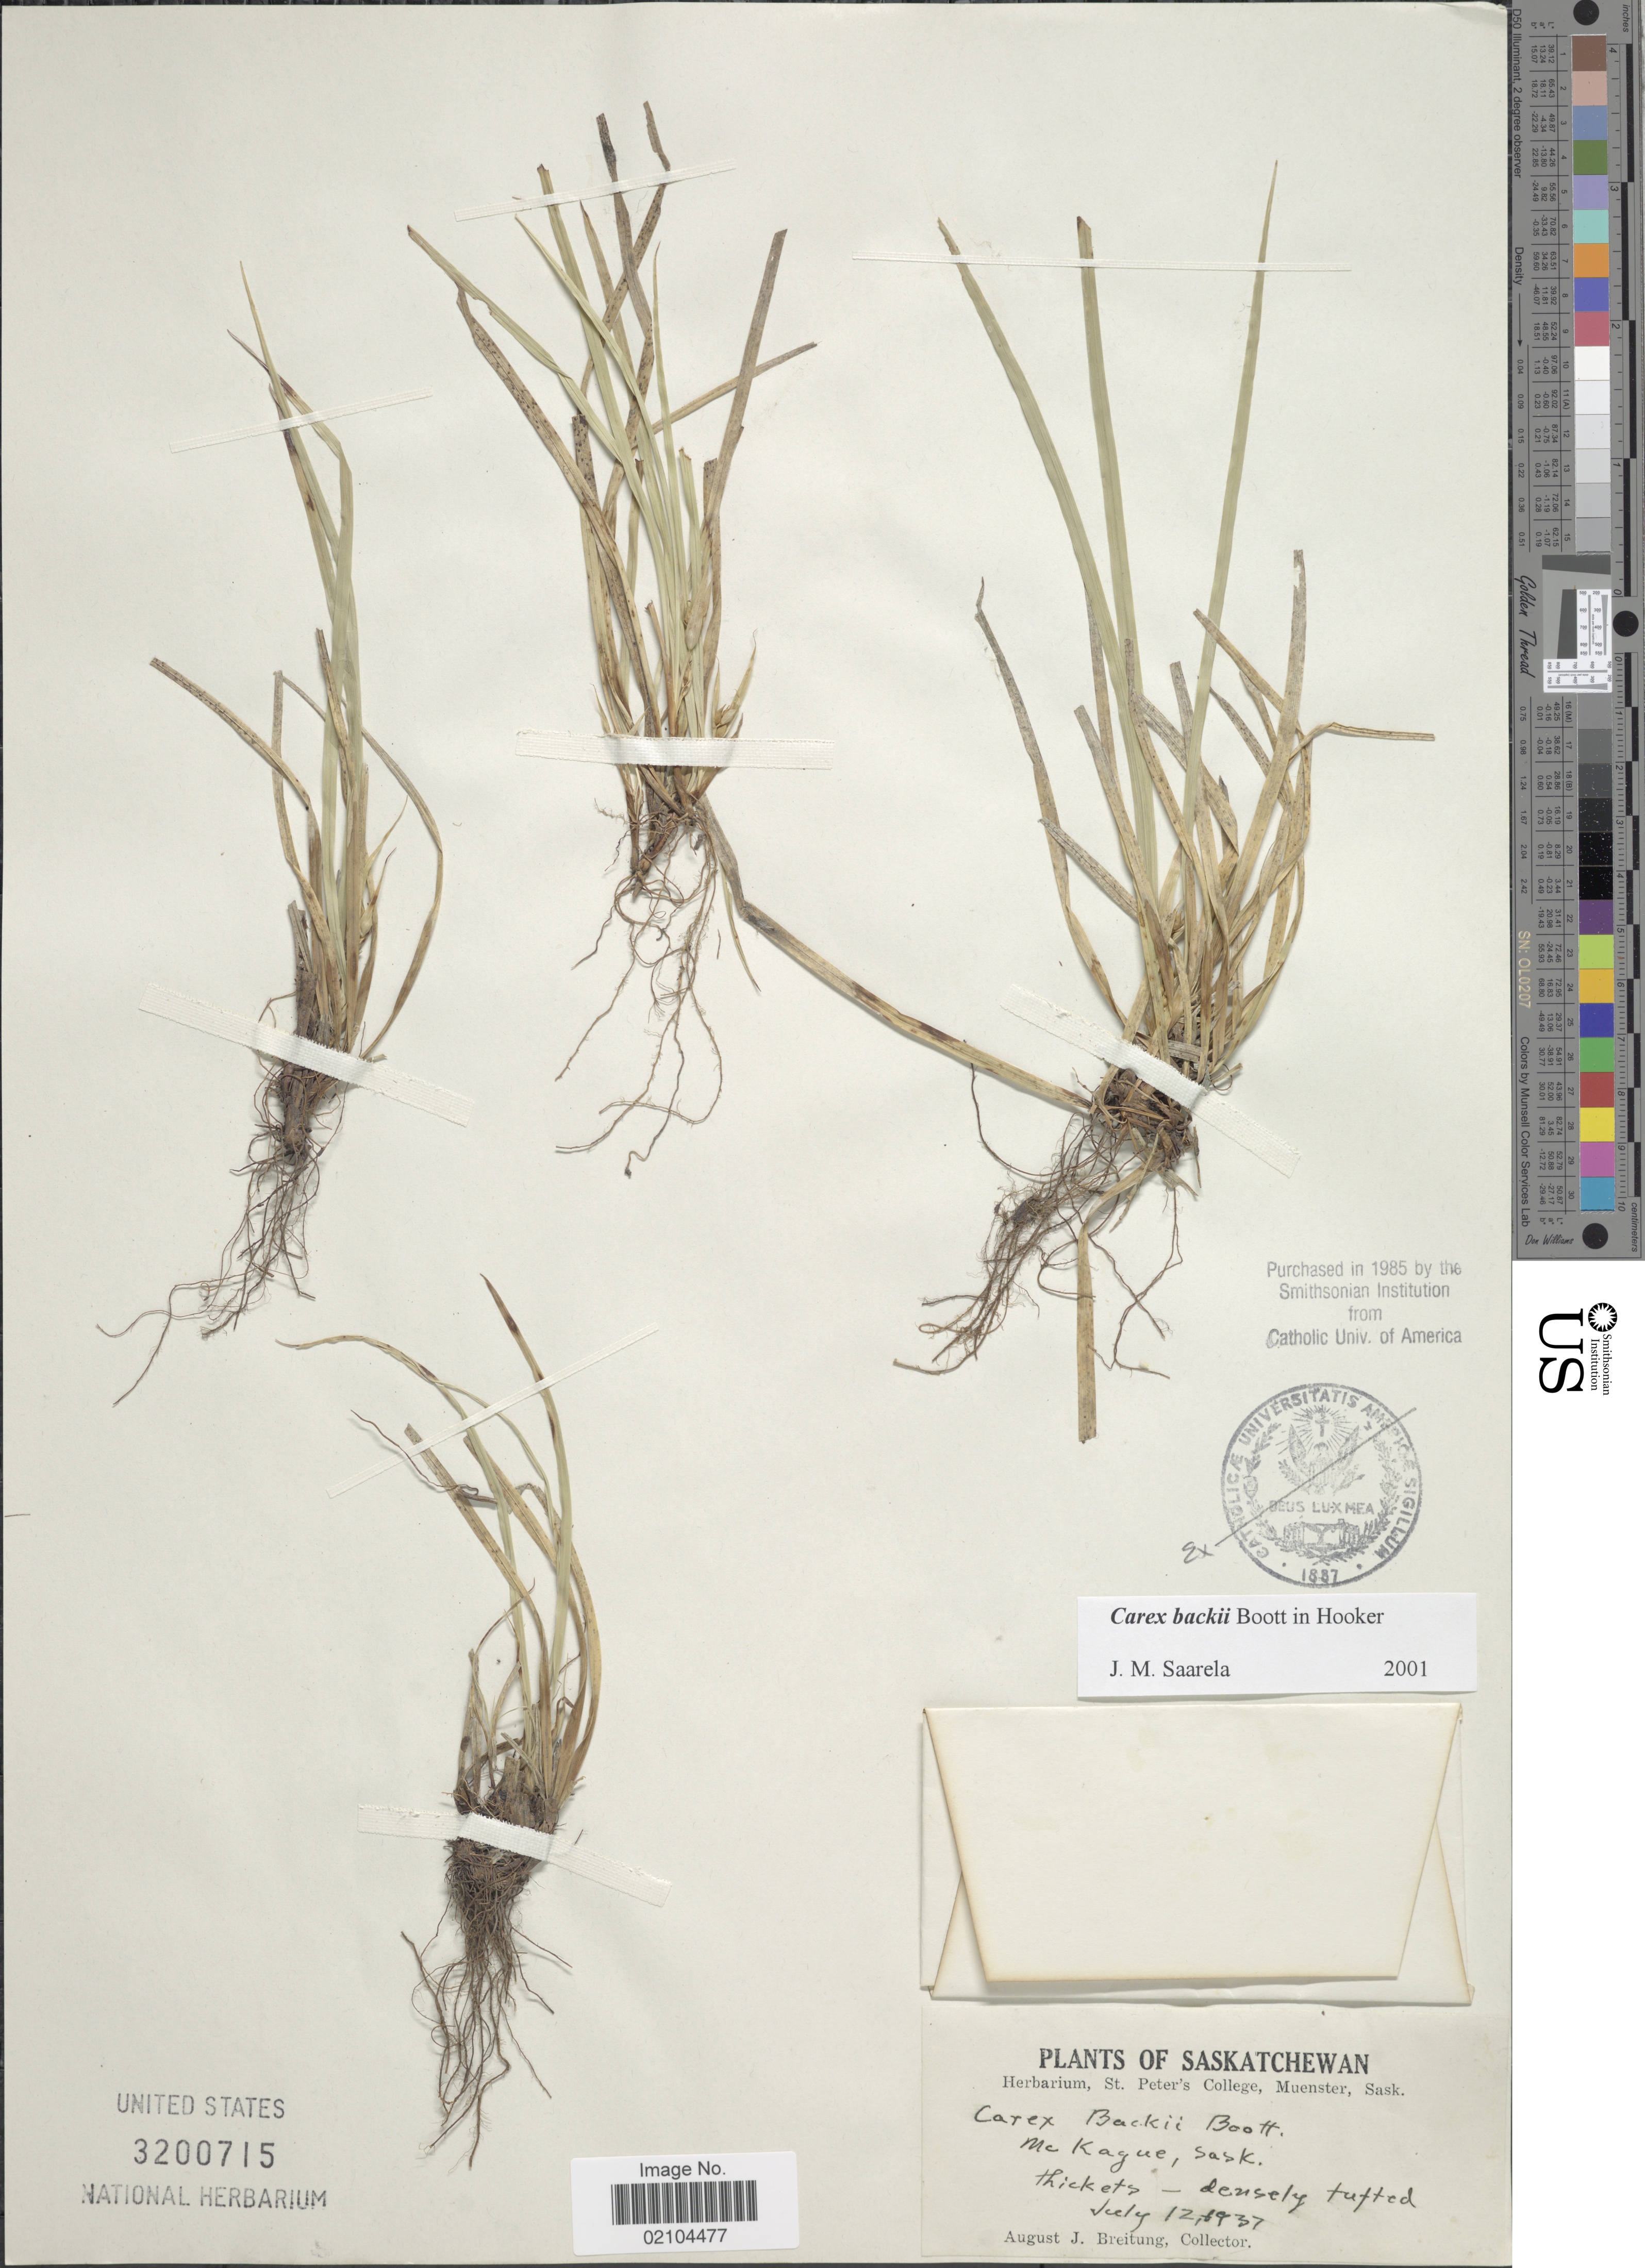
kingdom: Plantae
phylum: Tracheophyta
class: Liliopsida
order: Poales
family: Cyperaceae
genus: Carex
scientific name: Carex backii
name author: Boott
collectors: A. Breitung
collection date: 1937-07-12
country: Canada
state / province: Saskatchewan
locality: McKague, thickets.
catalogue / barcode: US 3200715